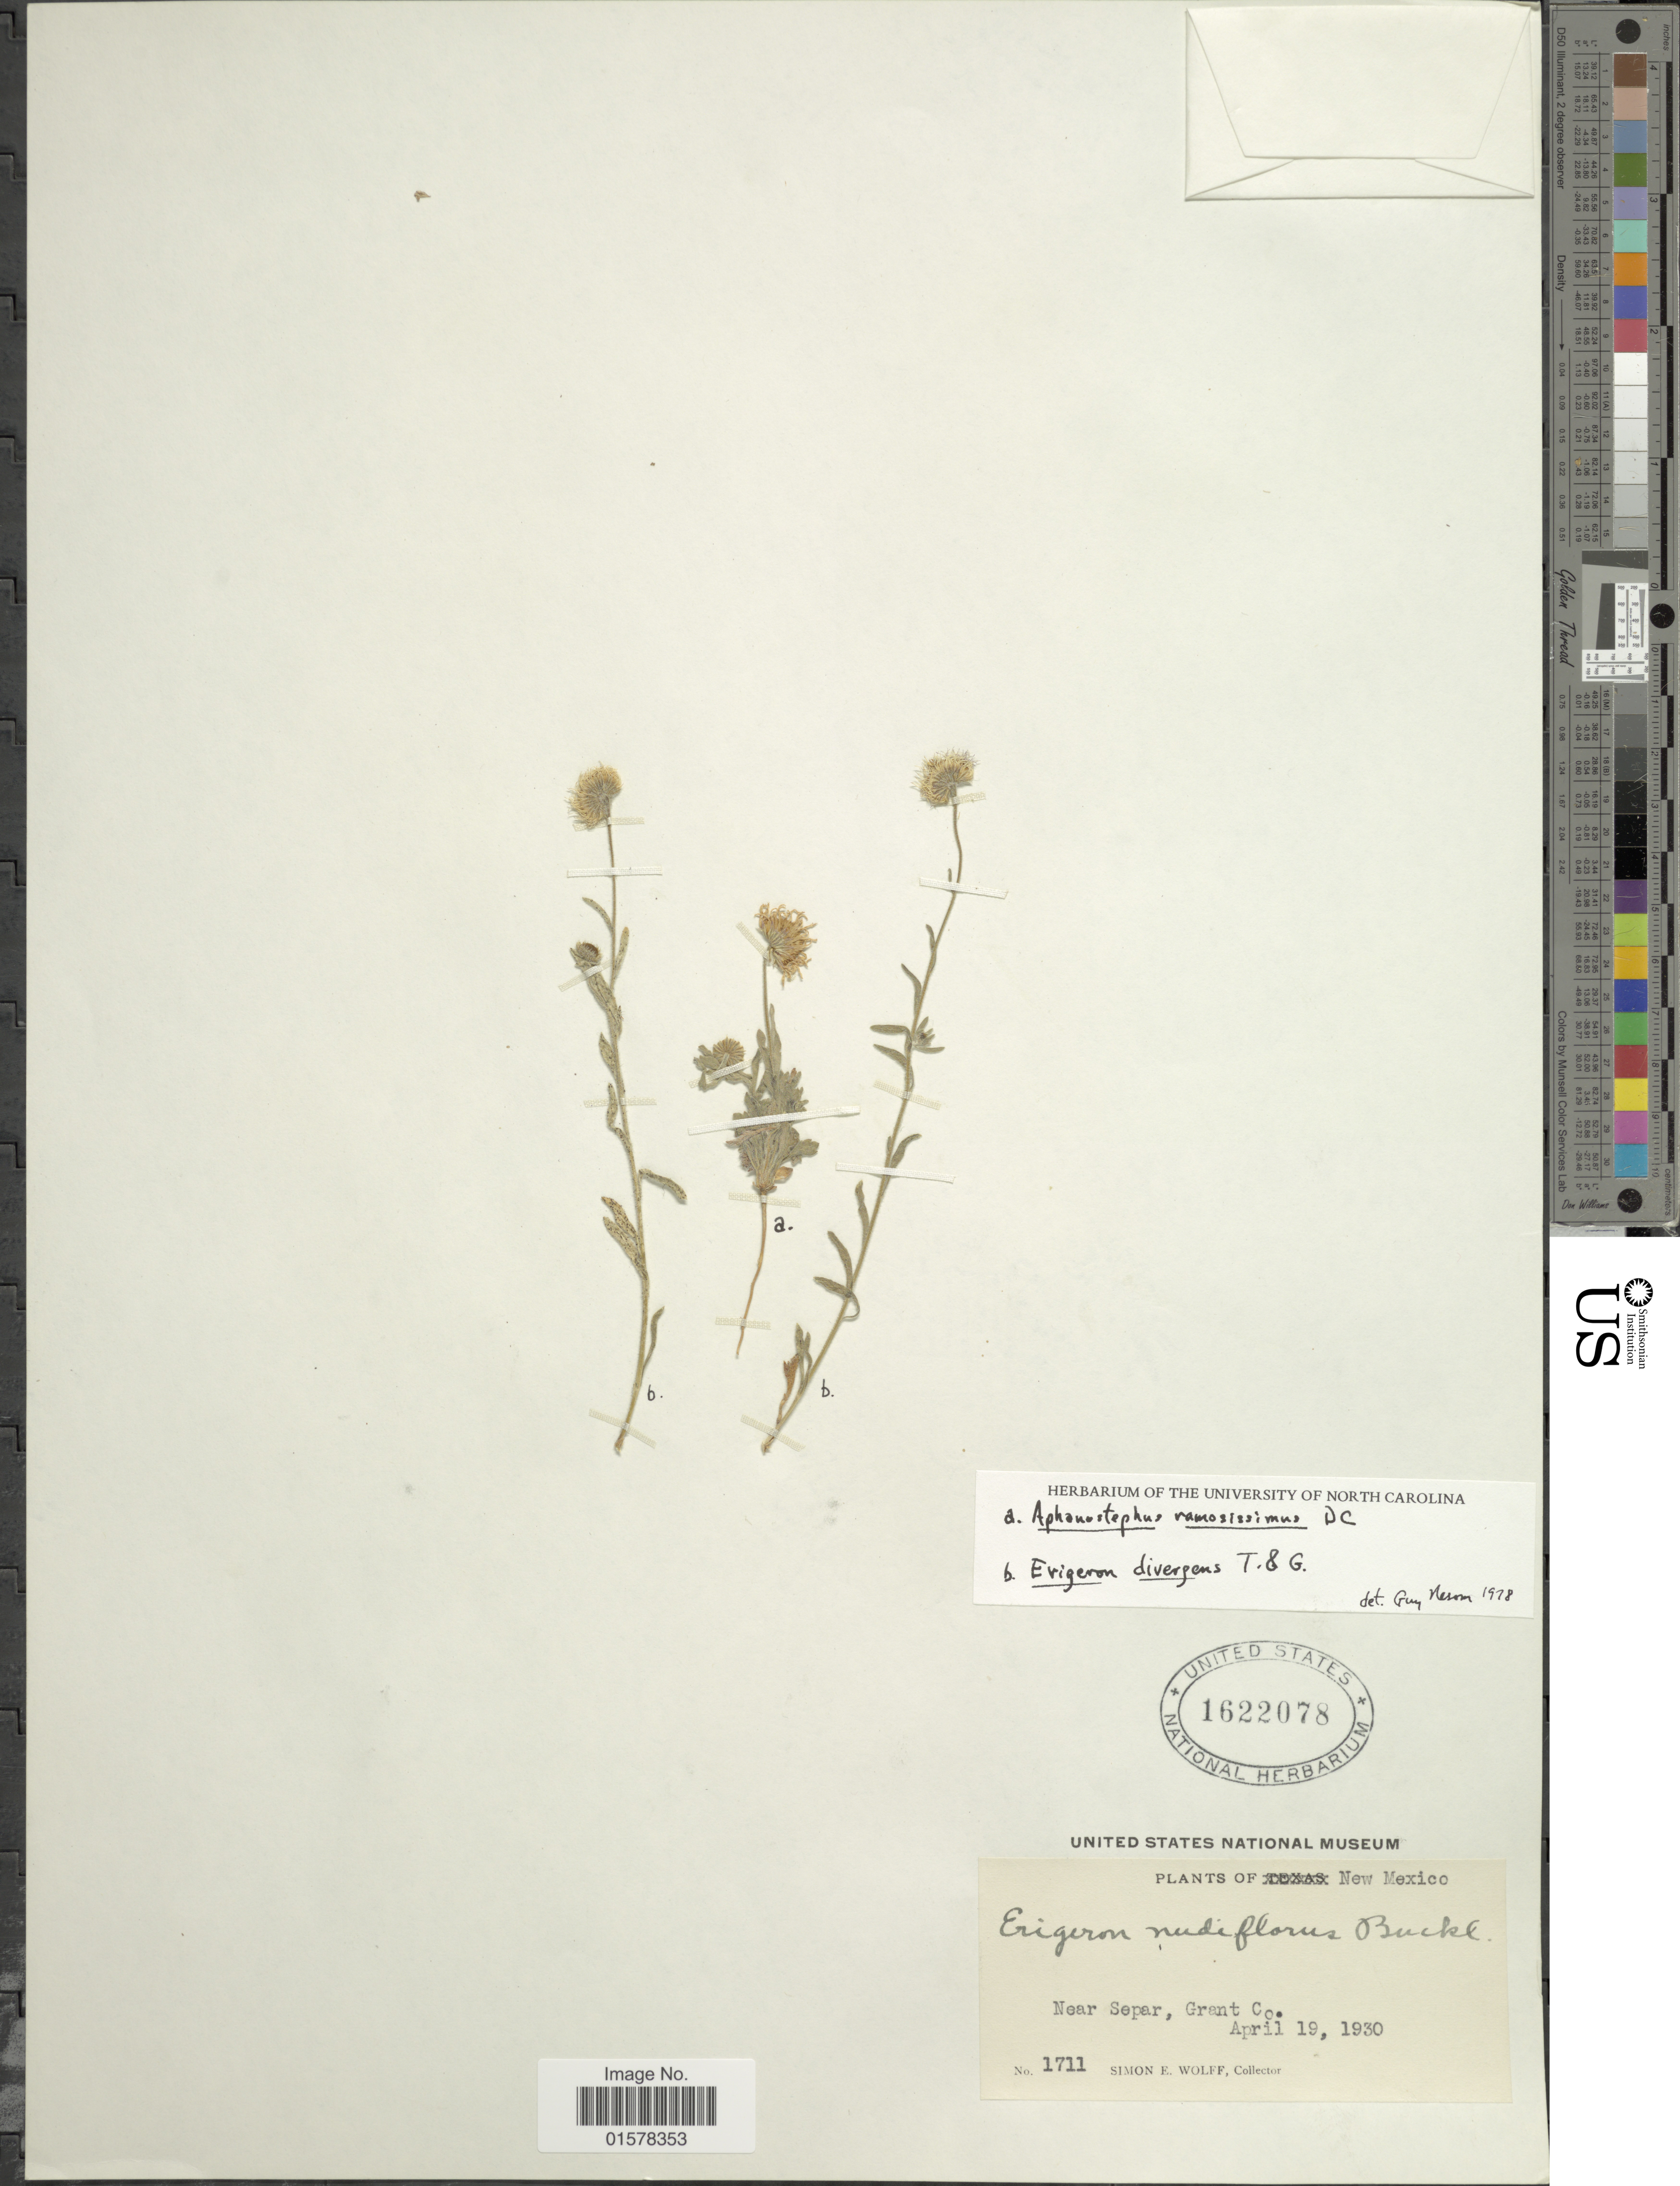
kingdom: Plantae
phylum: Tracheophyta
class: Magnoliopsida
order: Asterales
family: Asteraceae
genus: Aphanostephus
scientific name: Aphanostephus sp.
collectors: S. E. Wolff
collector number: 1711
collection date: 1930-04-19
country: United States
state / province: New Mexico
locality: New Mexico. Near Separ, Grant Co.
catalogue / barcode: US 1622078